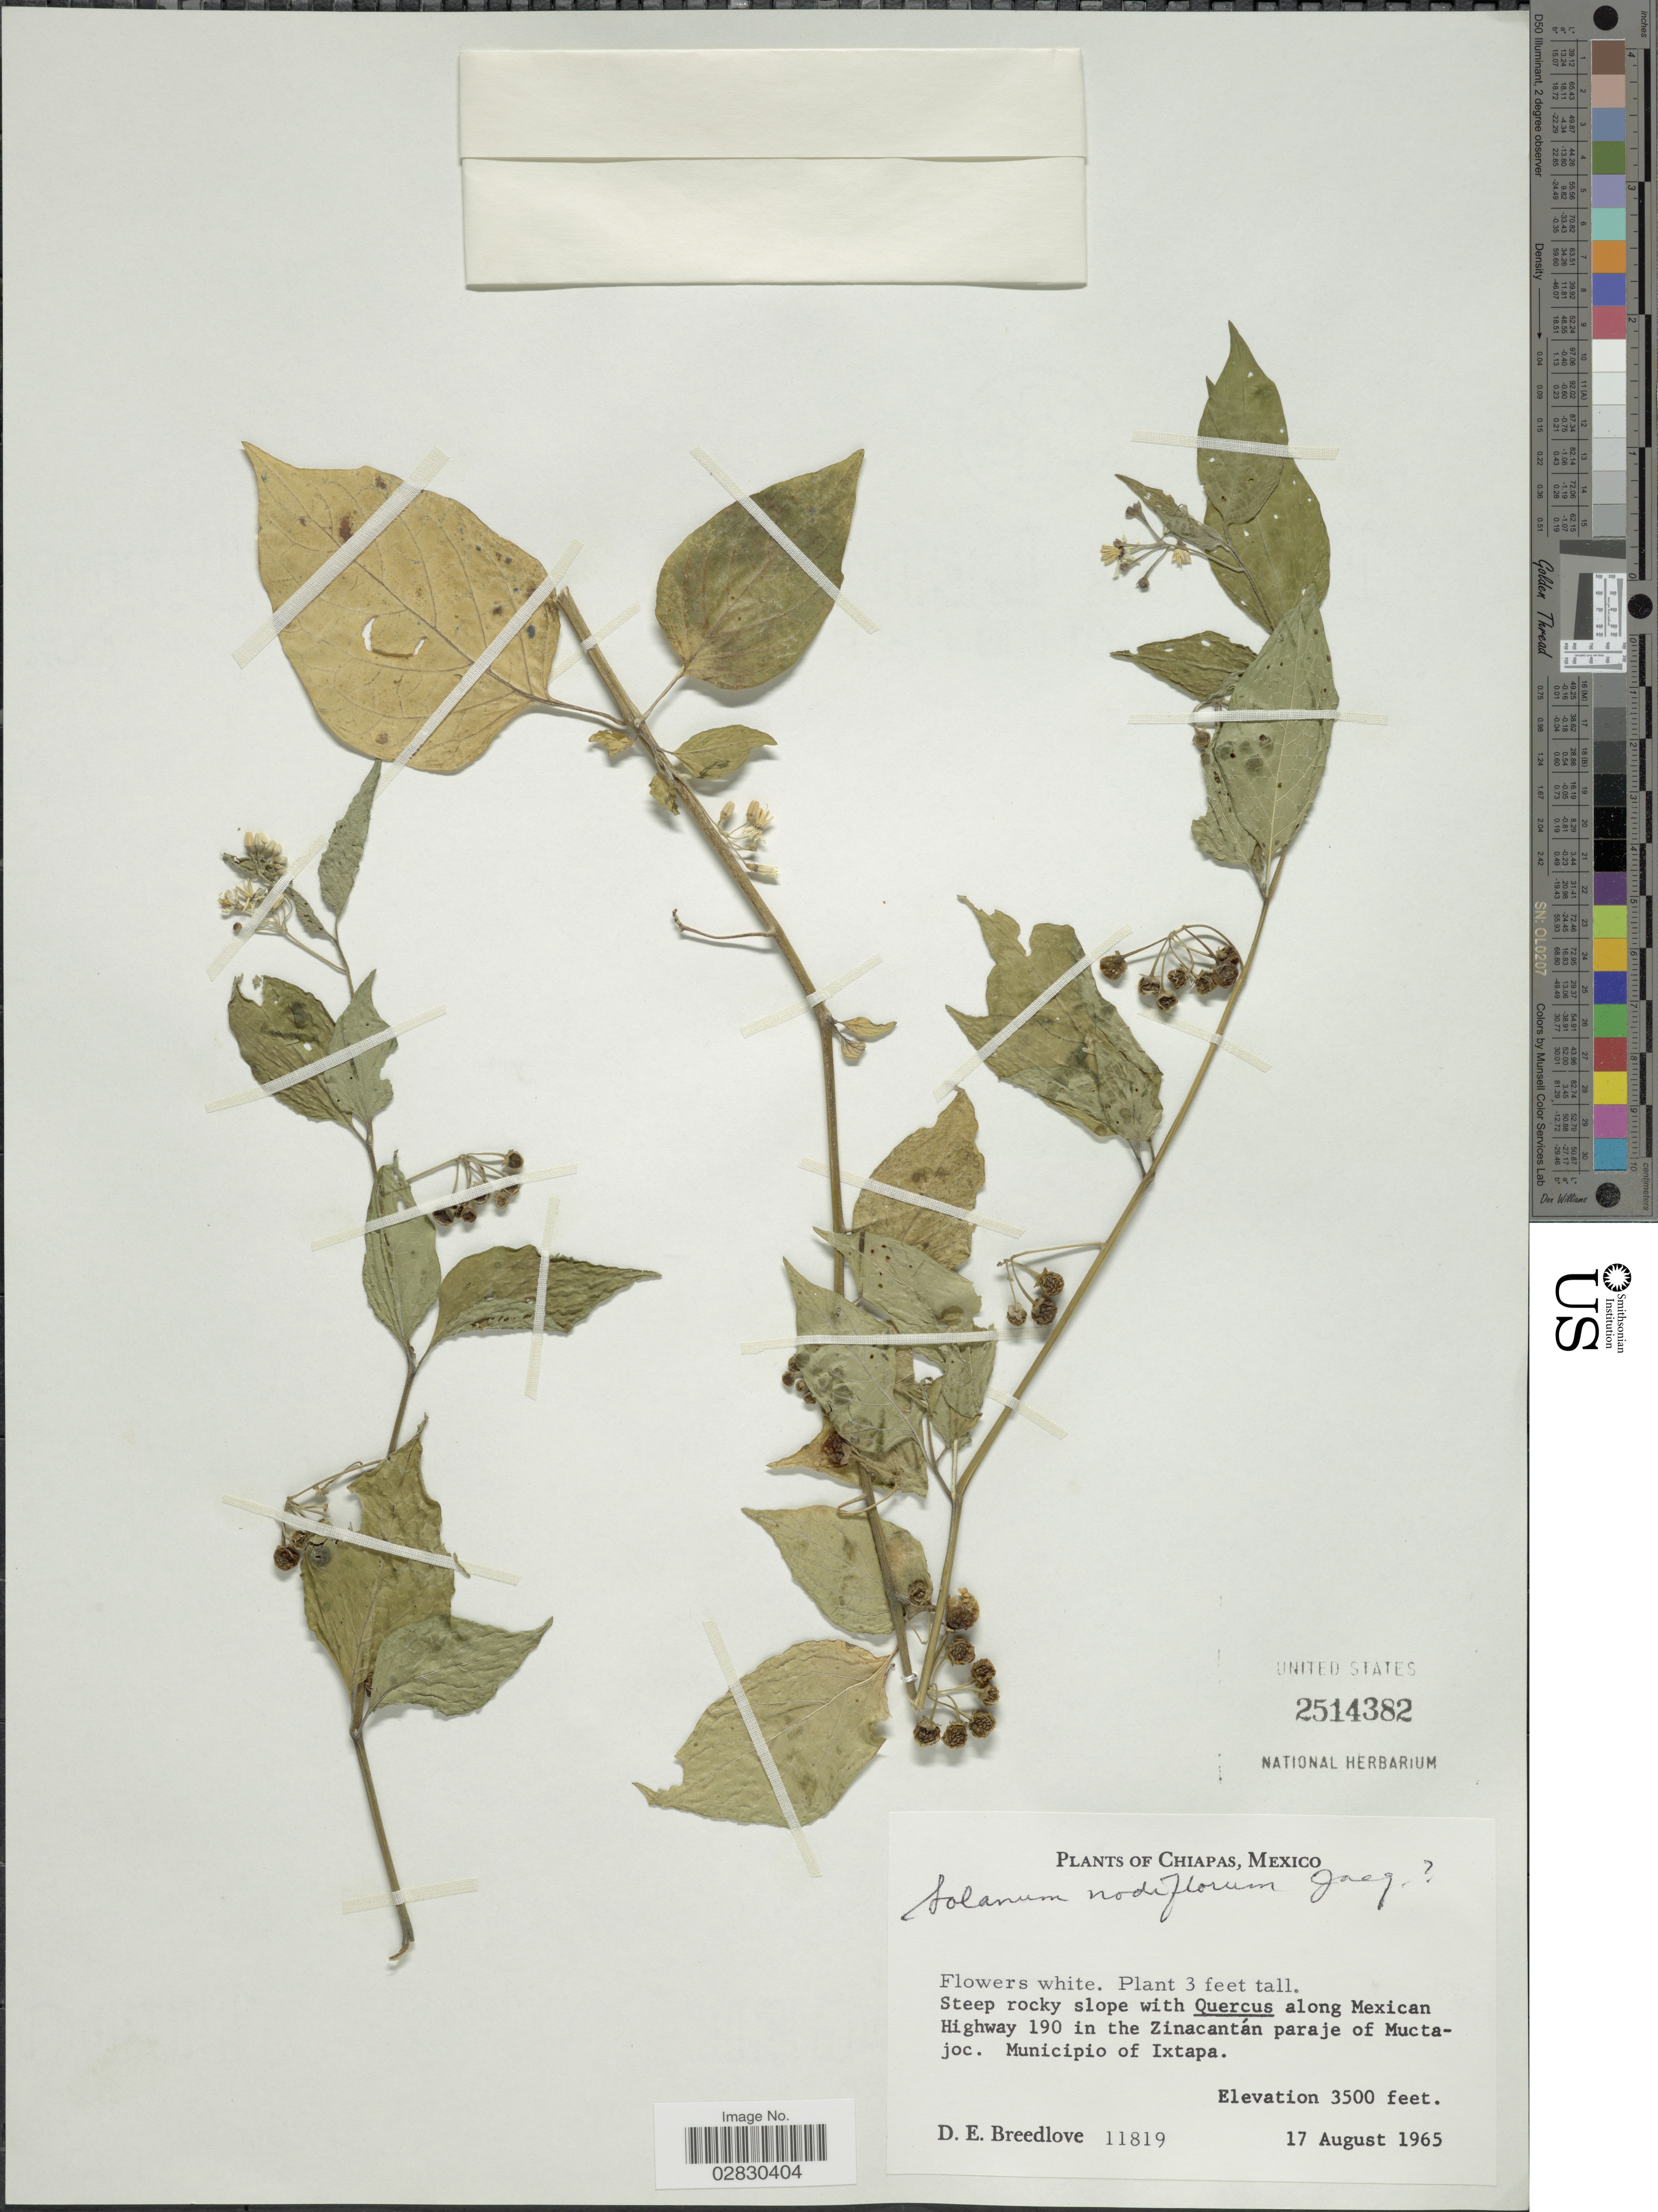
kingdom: Plantae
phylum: Tracheophyta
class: Magnoliopsida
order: Solanales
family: Solanaceae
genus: Solanum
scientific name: Solanum douglasii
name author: Dunal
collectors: D. E. Breedlove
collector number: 11819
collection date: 1965-08-17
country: Mexico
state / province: Chiapas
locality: Steep rocky slope with Quercus along Mexican Highway 190 in the Zinacantán paraje of Muctajoc. Municipio of Ixtapa.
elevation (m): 1067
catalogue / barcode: US 2514382